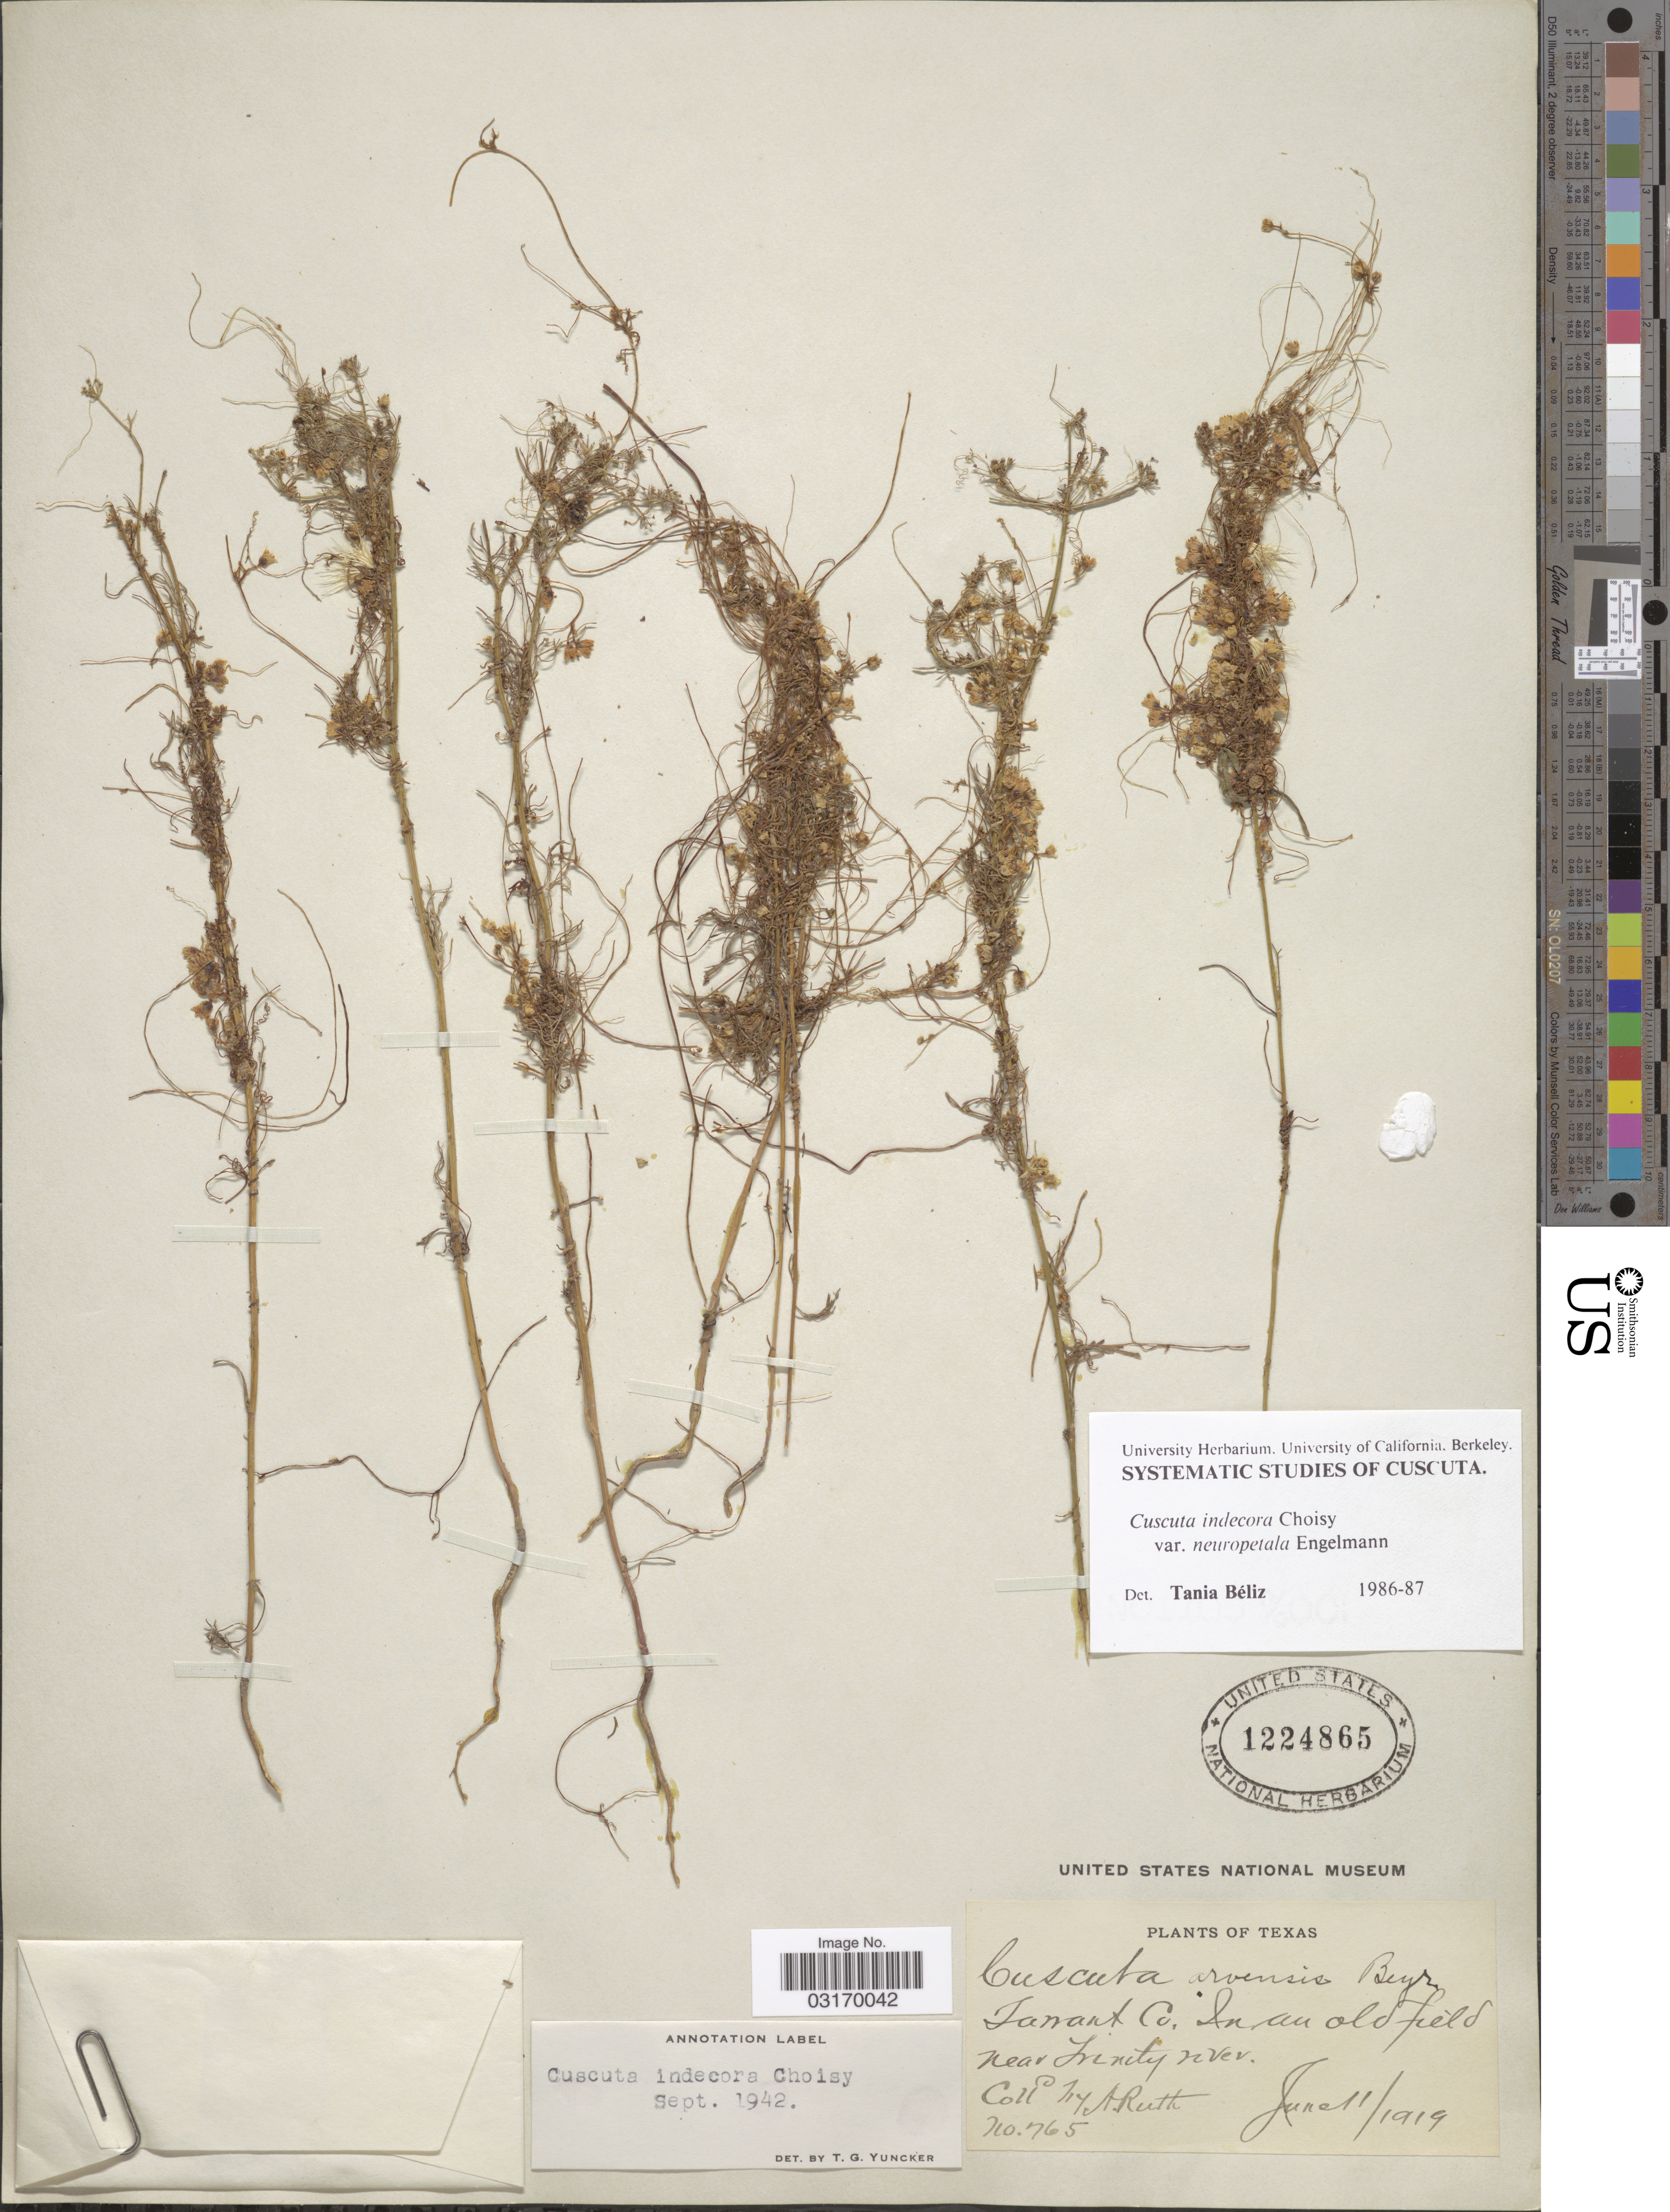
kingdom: Plantae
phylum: Tracheophyta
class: Magnoliopsida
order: Solanales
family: Convolvulaceae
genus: Cuscuta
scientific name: Cuscuta indecora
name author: Choisy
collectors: A. Ruth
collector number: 765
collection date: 1919-06-11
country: United States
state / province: Texas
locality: Tarrant Co. In an old field near Trinity river.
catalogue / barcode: US 1224865